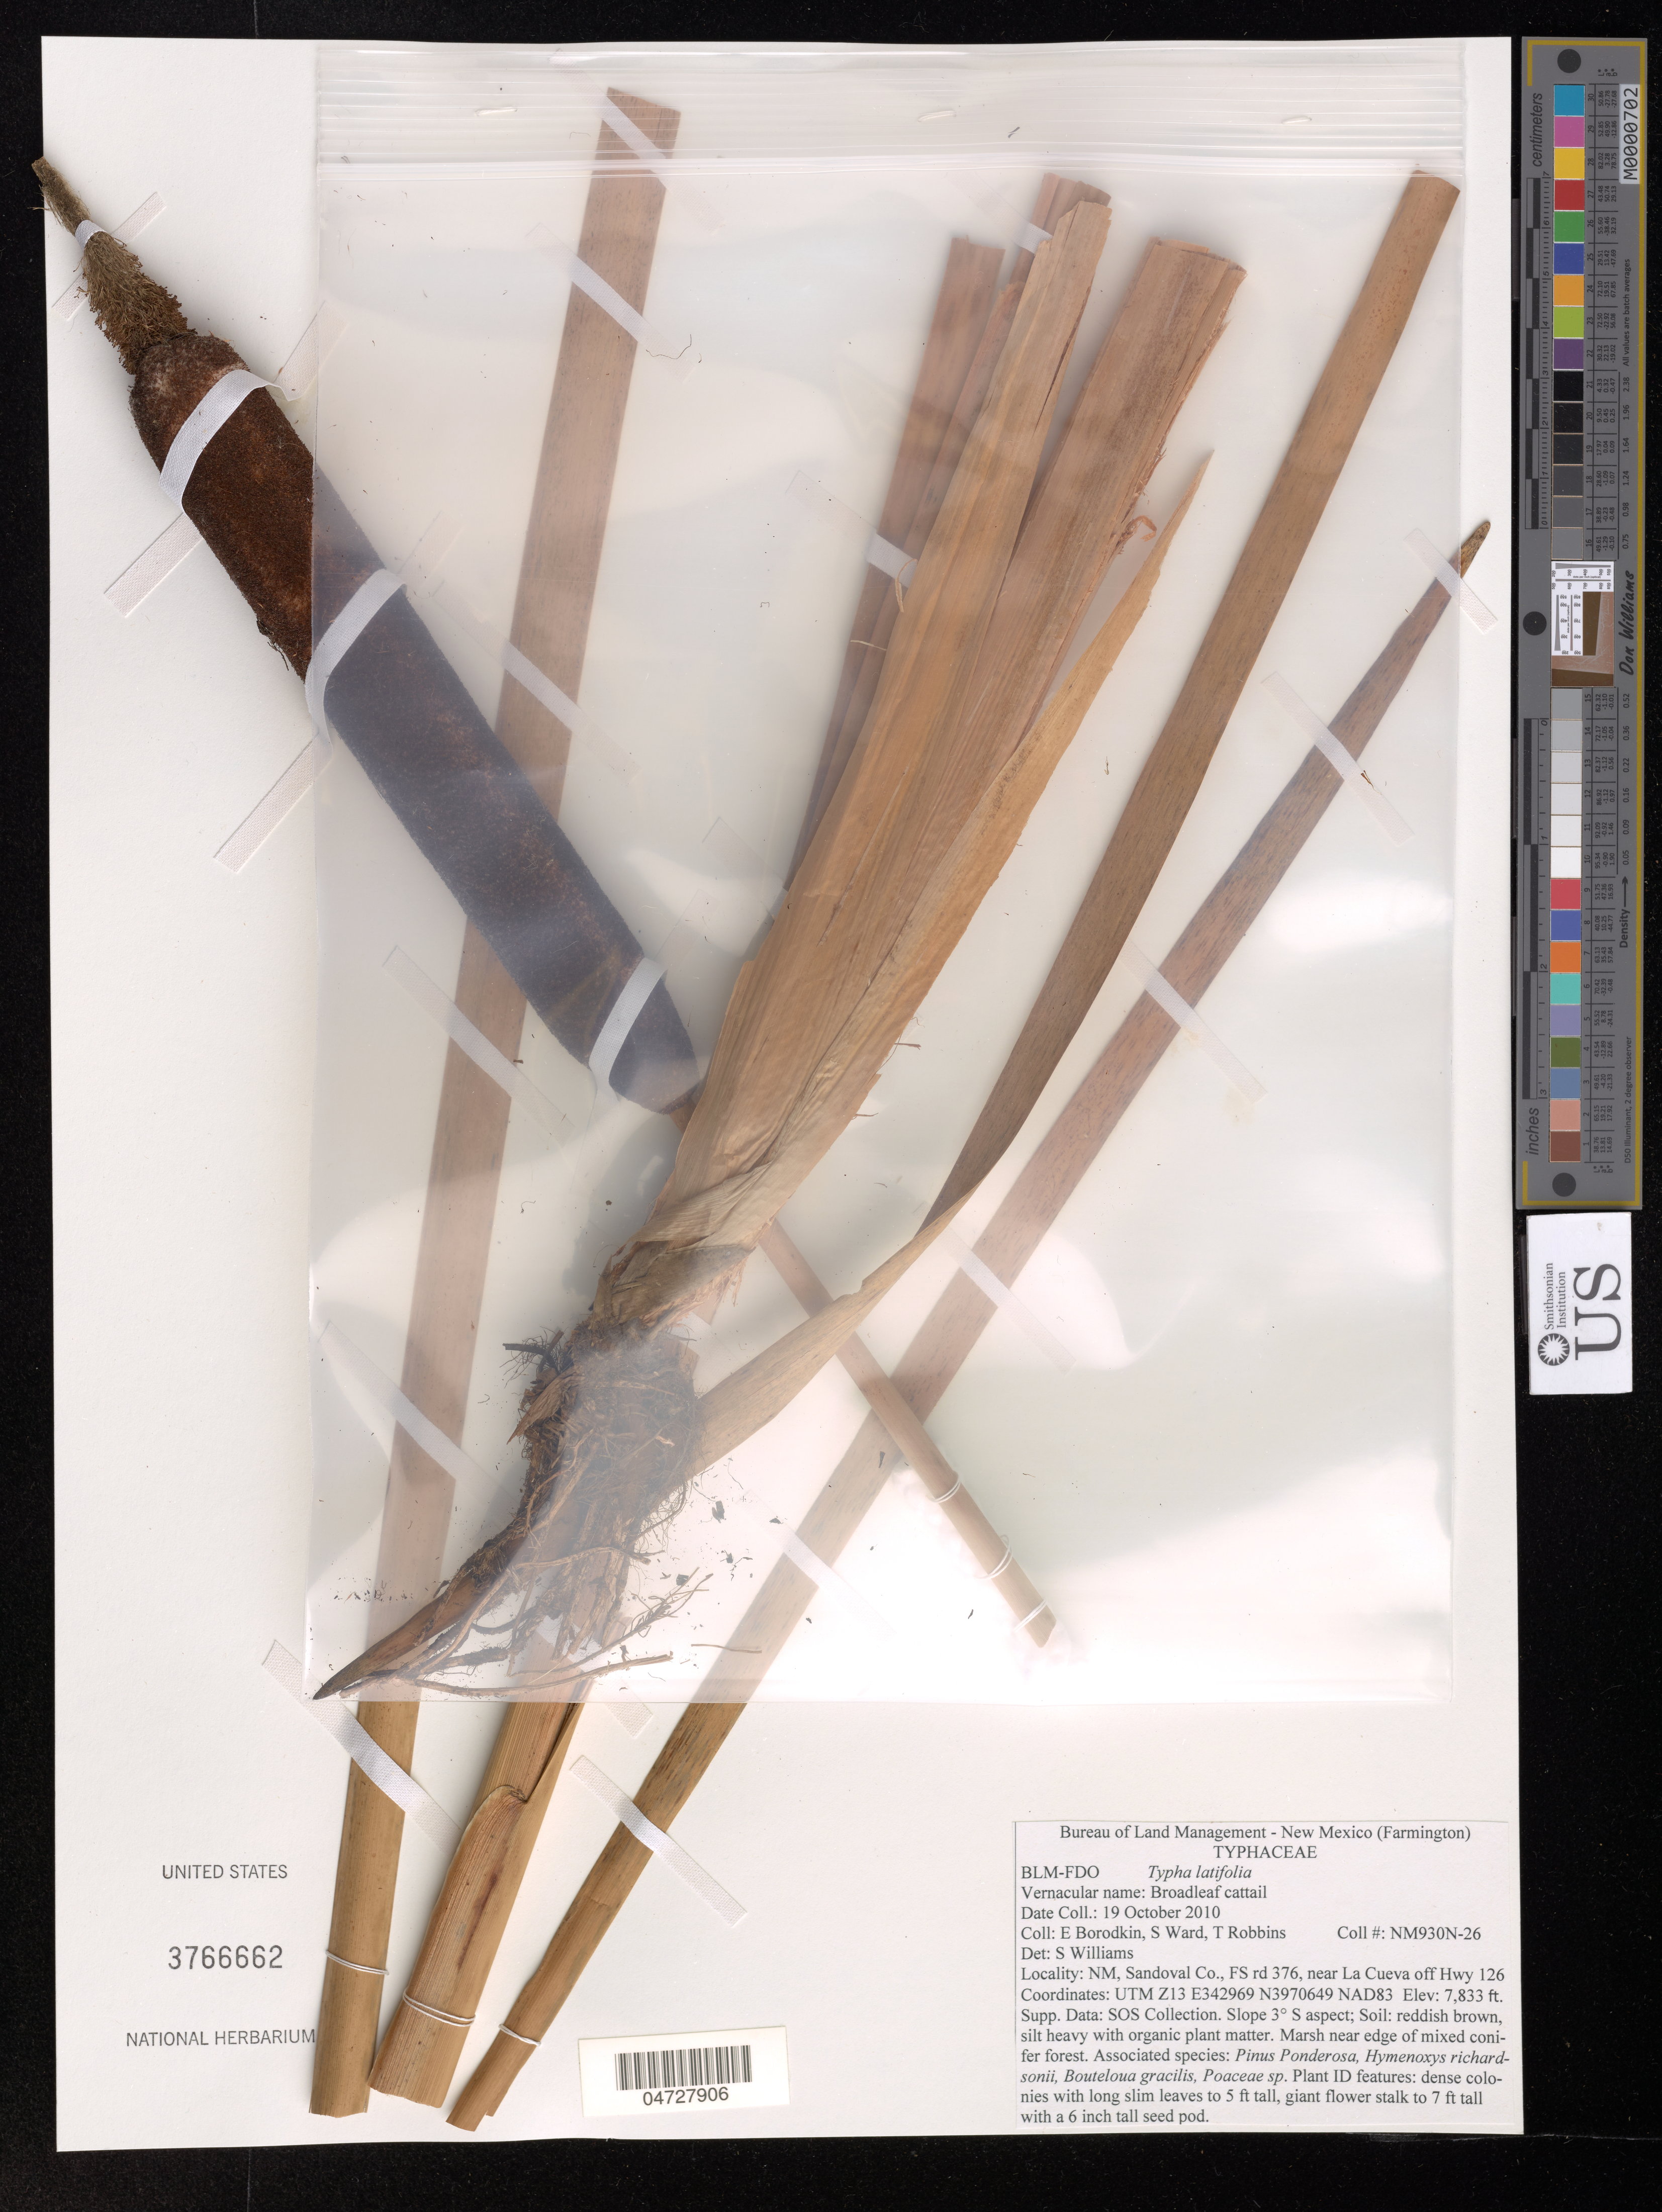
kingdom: Plantae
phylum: Tracheophyta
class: Liliopsida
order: Poales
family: Typhaceae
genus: Typha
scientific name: Typha latifolia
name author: L.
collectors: E. Borodkin, S. Ward & T. Robbins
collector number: NM930N-26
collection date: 2010-10-19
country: United States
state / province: New Mexico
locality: Sandoval CO., FS rd 376, near La Cueva off Hwy 126.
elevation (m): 2387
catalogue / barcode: US 3766662